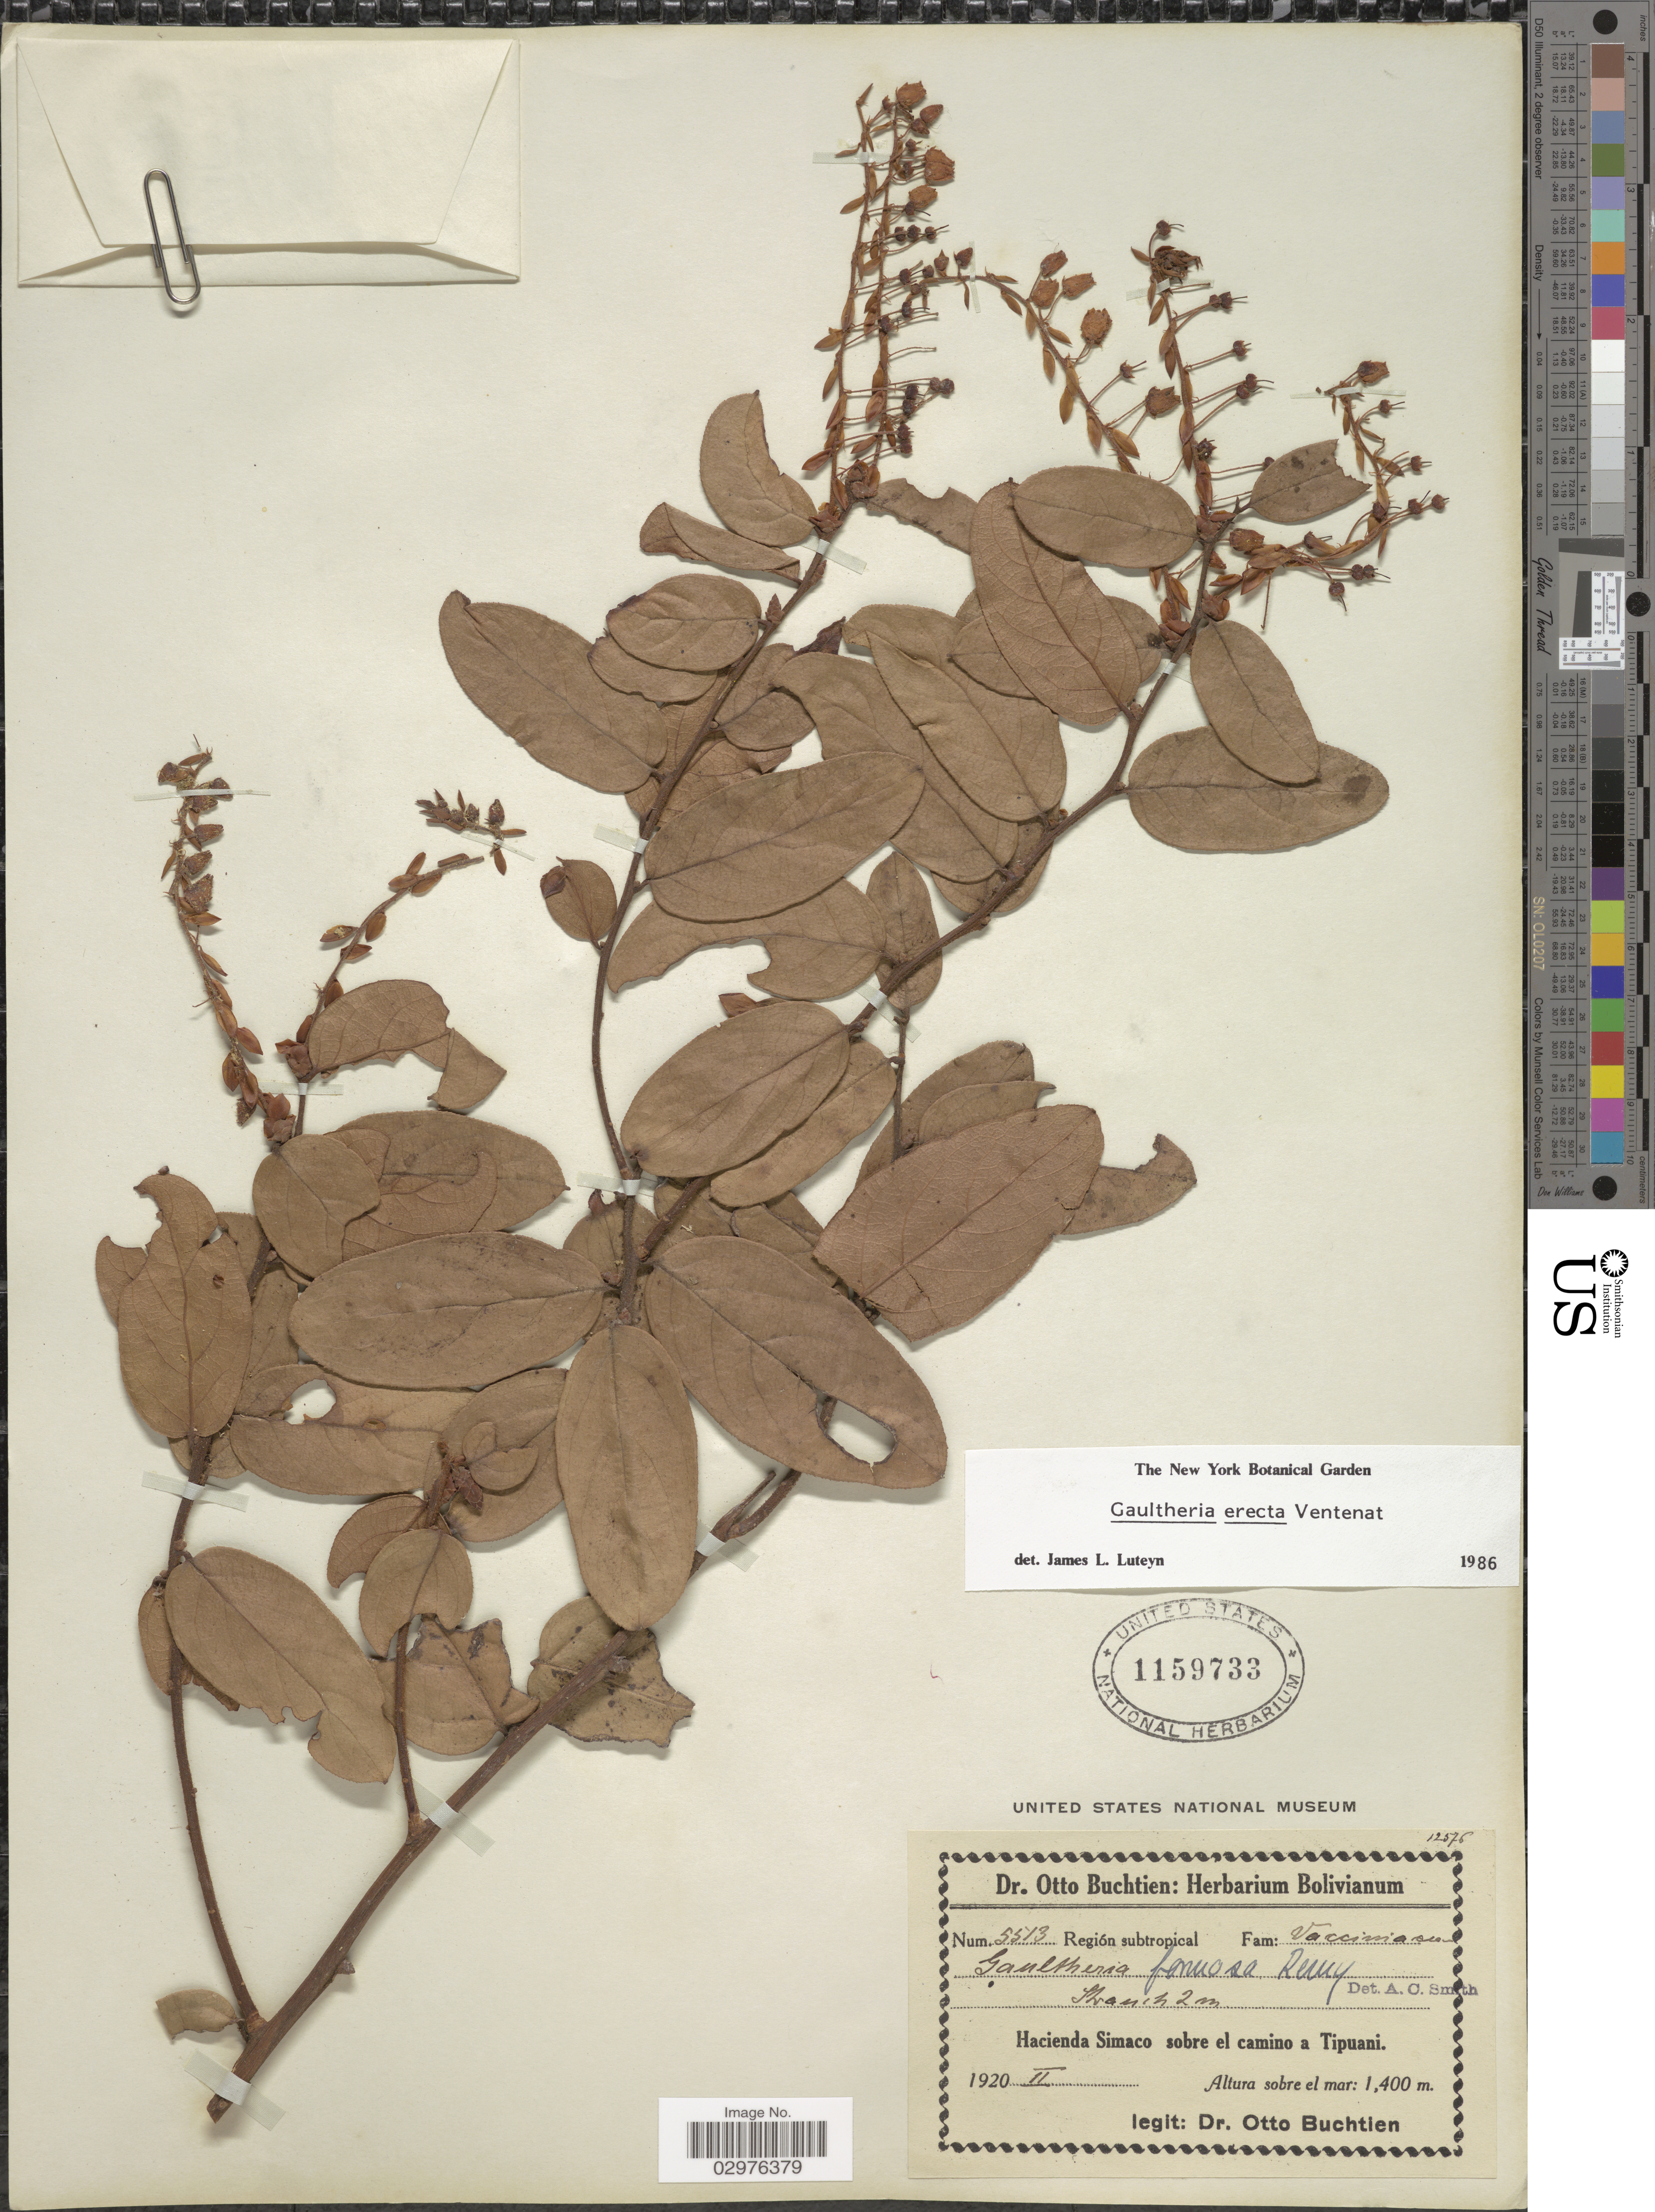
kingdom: Plantae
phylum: Tracheophyta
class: Magnoliopsida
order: Ericales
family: Ericaceae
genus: Gaultheria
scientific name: Gaultheria erecta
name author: Vent.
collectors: O. Buchtien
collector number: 5513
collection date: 1920-02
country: Bolivia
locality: Región subtropical. Hacienda Simaco sobre el camino a Tipuani.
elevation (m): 1400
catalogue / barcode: US 1159733